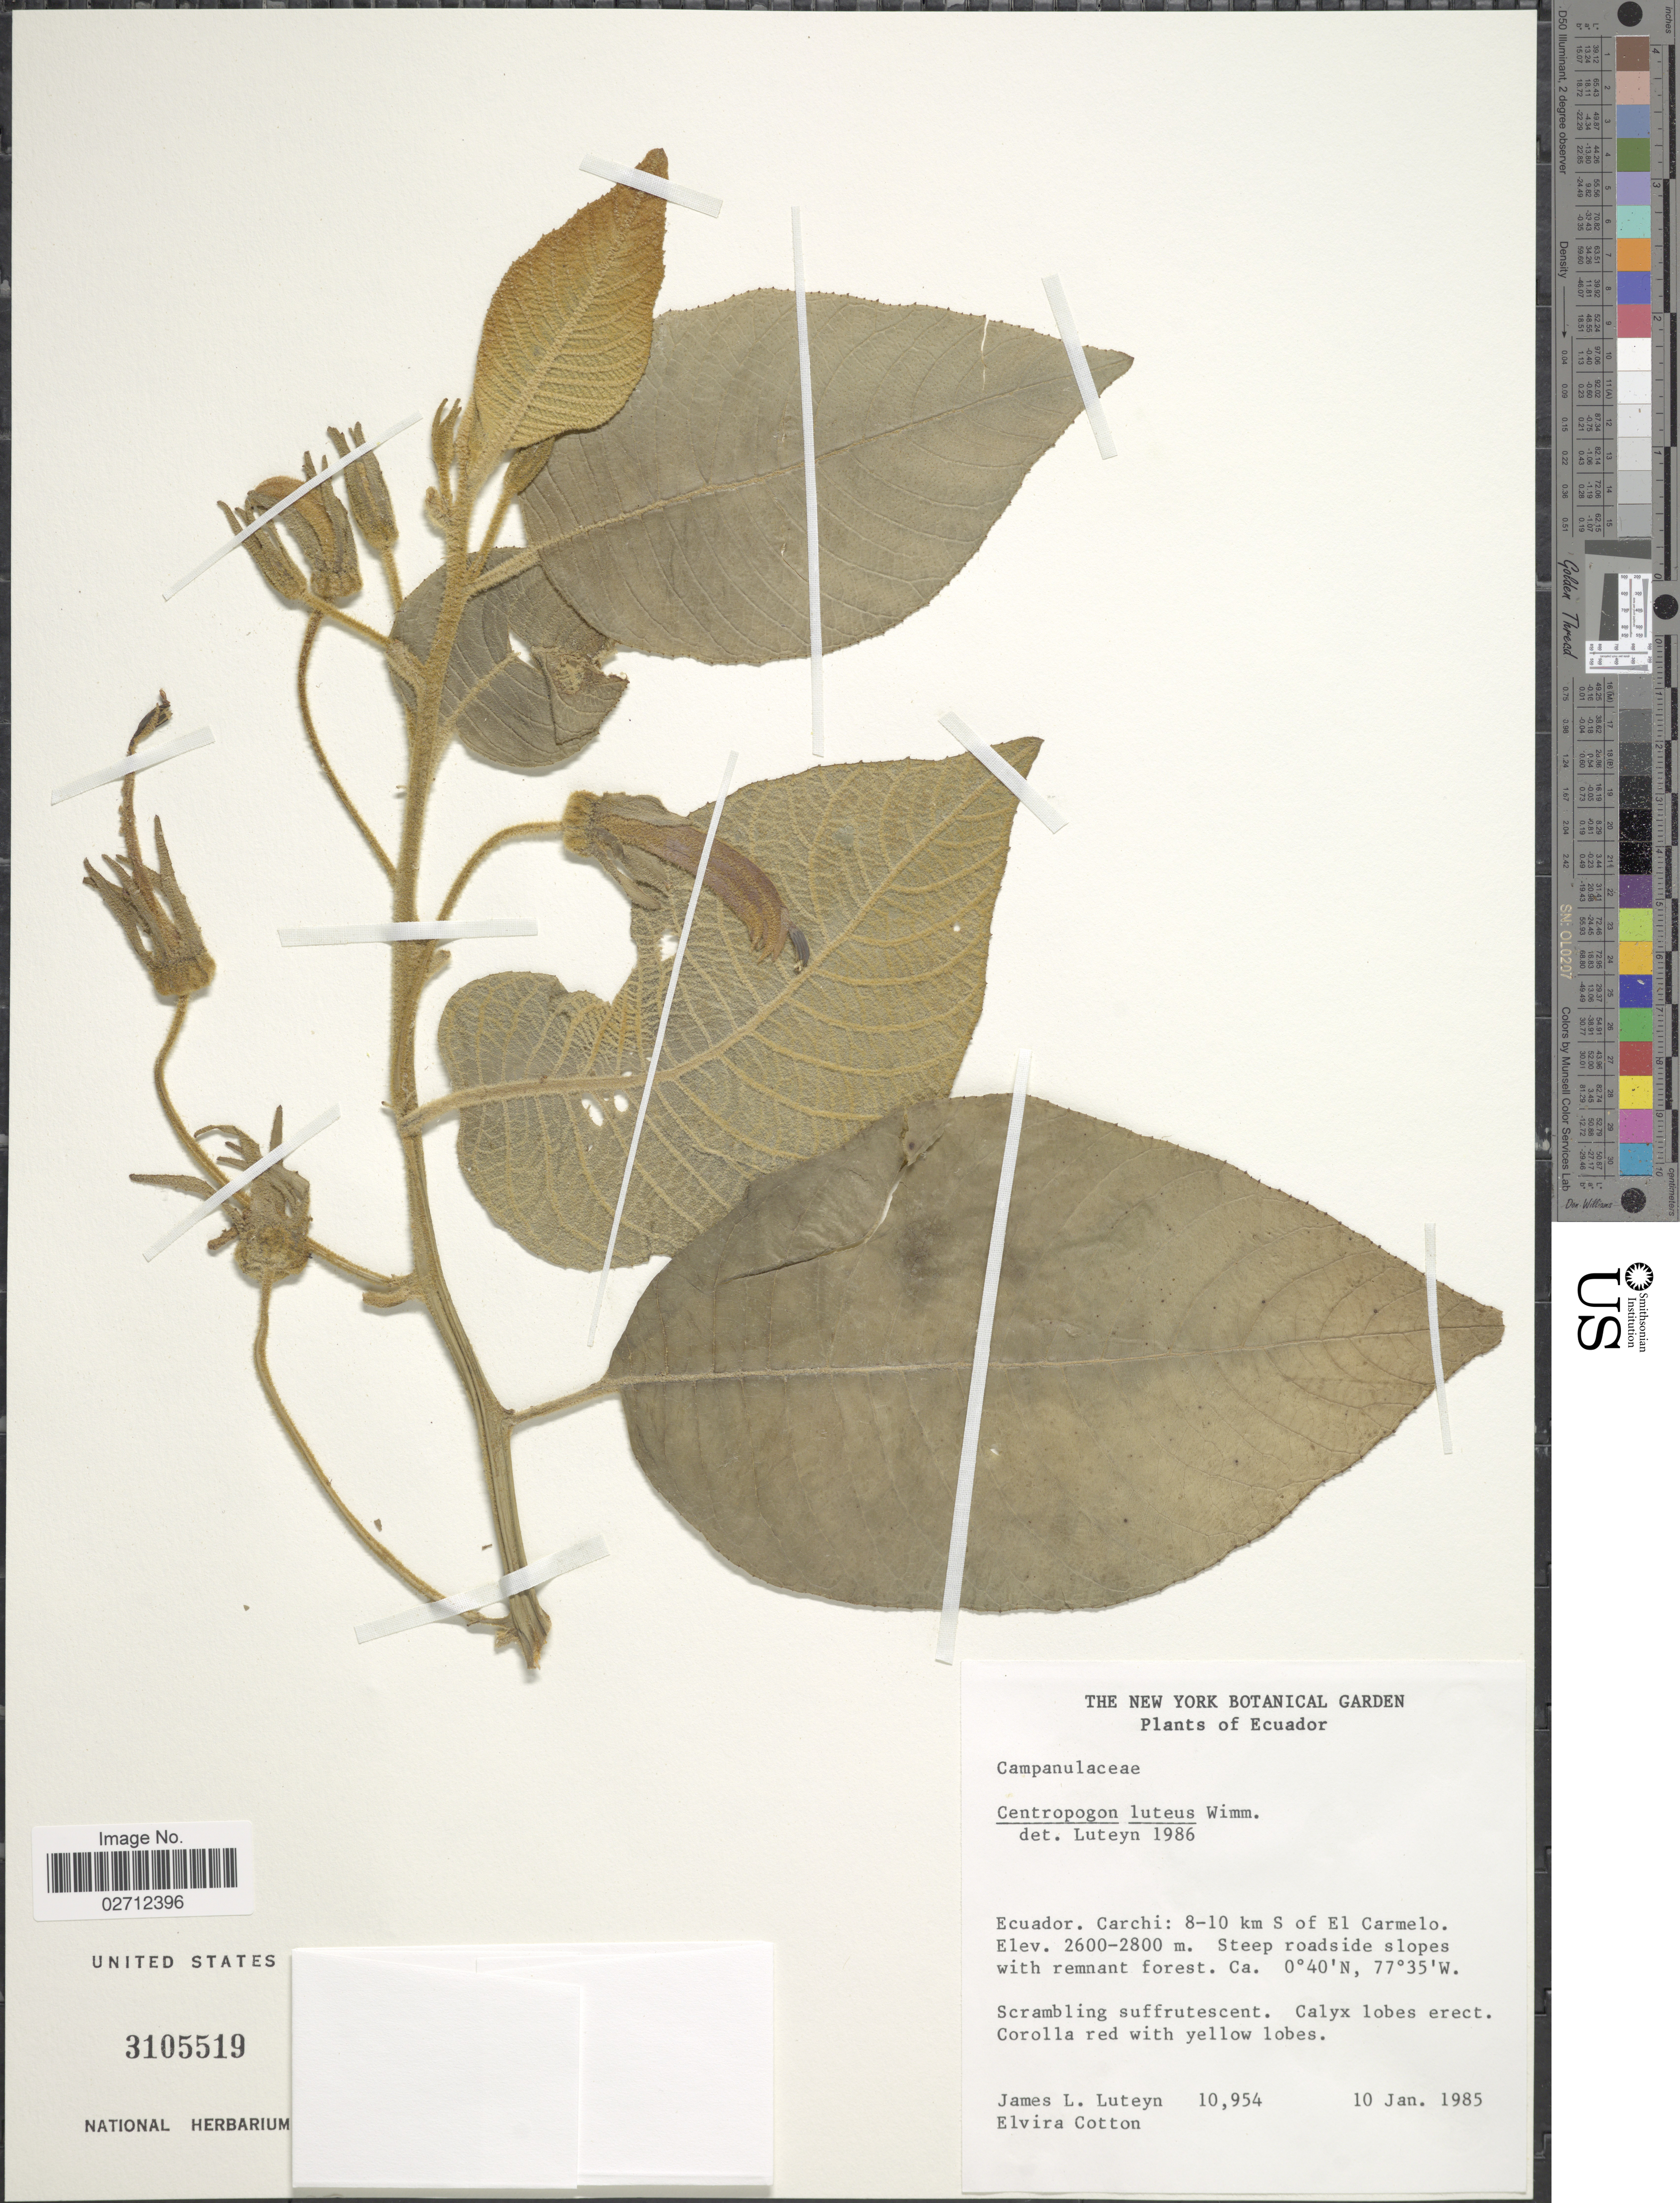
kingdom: Plantae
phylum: Tracheophyta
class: Magnoliopsida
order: Asterales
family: Campanulaceae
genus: Centropogon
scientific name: Centropogon luteus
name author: E. Wimm.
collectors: J. L. Luteyn & E. Cotton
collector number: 10954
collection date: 1985-01-10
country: Ecuador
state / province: Carchi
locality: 8-10 km S of El Carmelo. Steep roadside slopes with remnant forest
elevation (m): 2600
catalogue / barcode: US 3105519